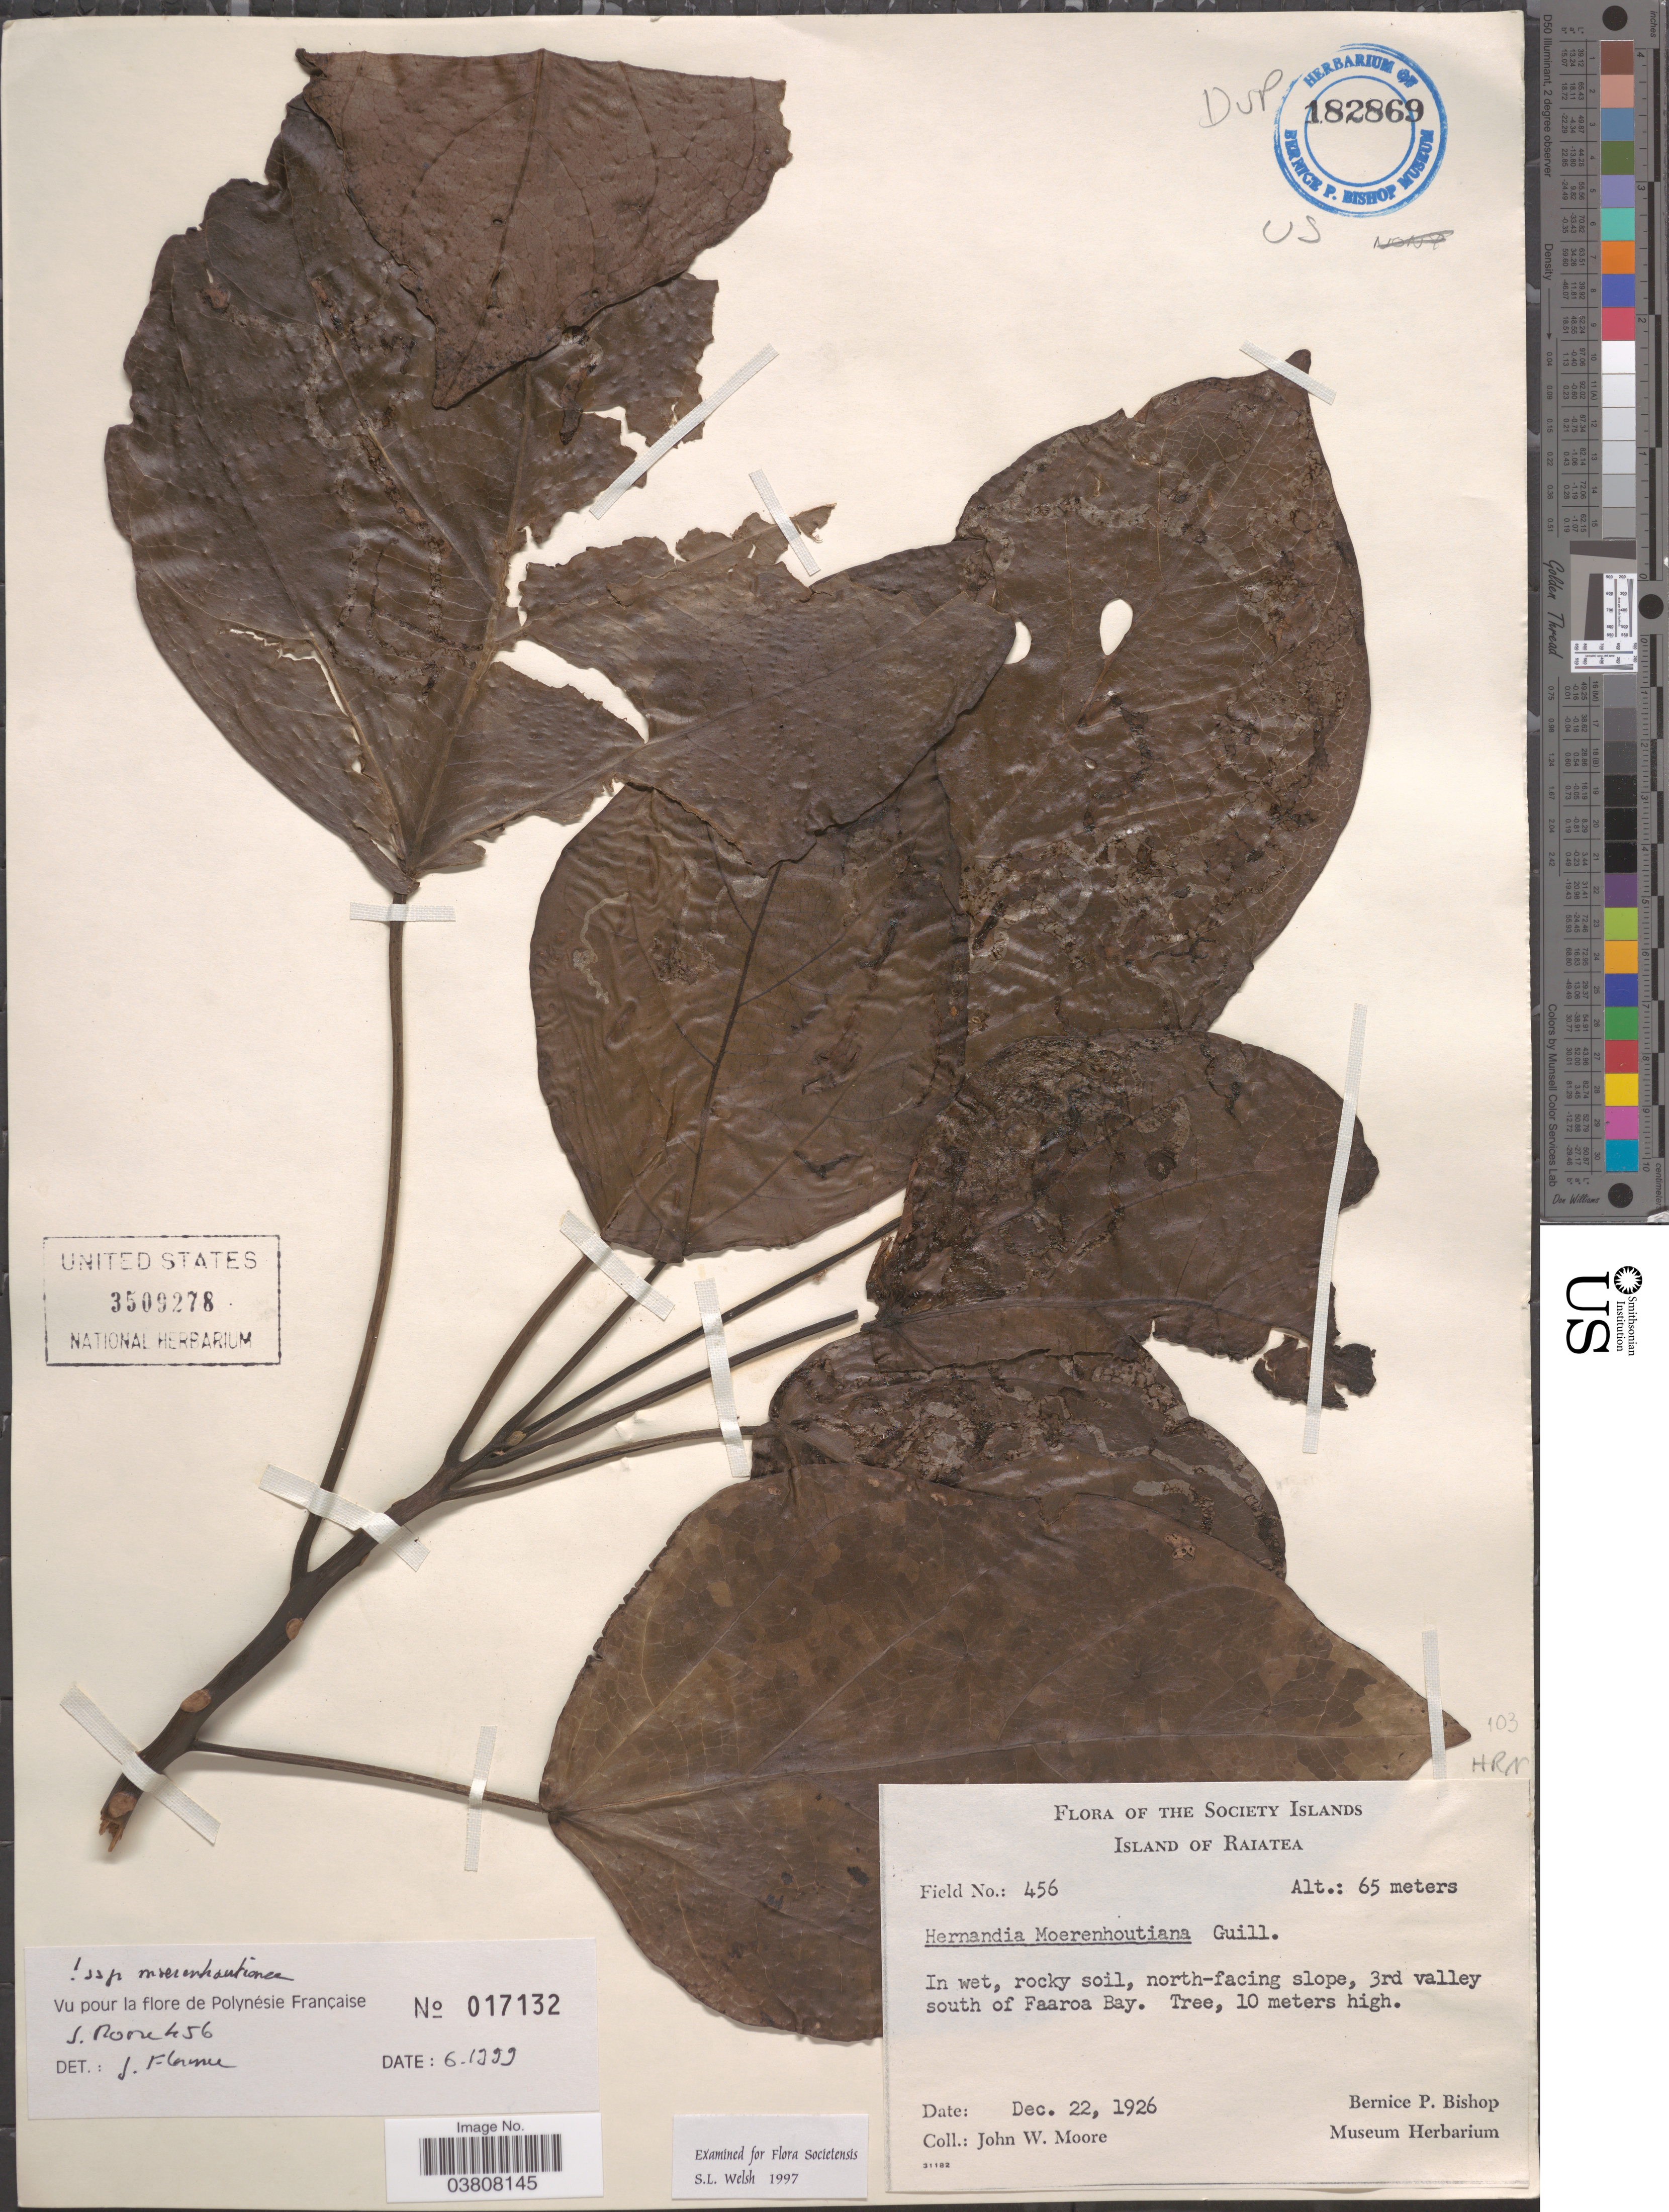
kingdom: Plantae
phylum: Tracheophyta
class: Magnoliopsida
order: Laurales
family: Hernandiaceae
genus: Hernandia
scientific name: Hernandia moerenhoutiana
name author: Guill.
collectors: J. Moore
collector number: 456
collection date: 1926-12-22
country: French Polynesia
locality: The Society Islands. Island of Raiatea. North-facing slope, 3rd valley south of Faaroa Bay.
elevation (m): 65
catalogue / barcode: US 3509278